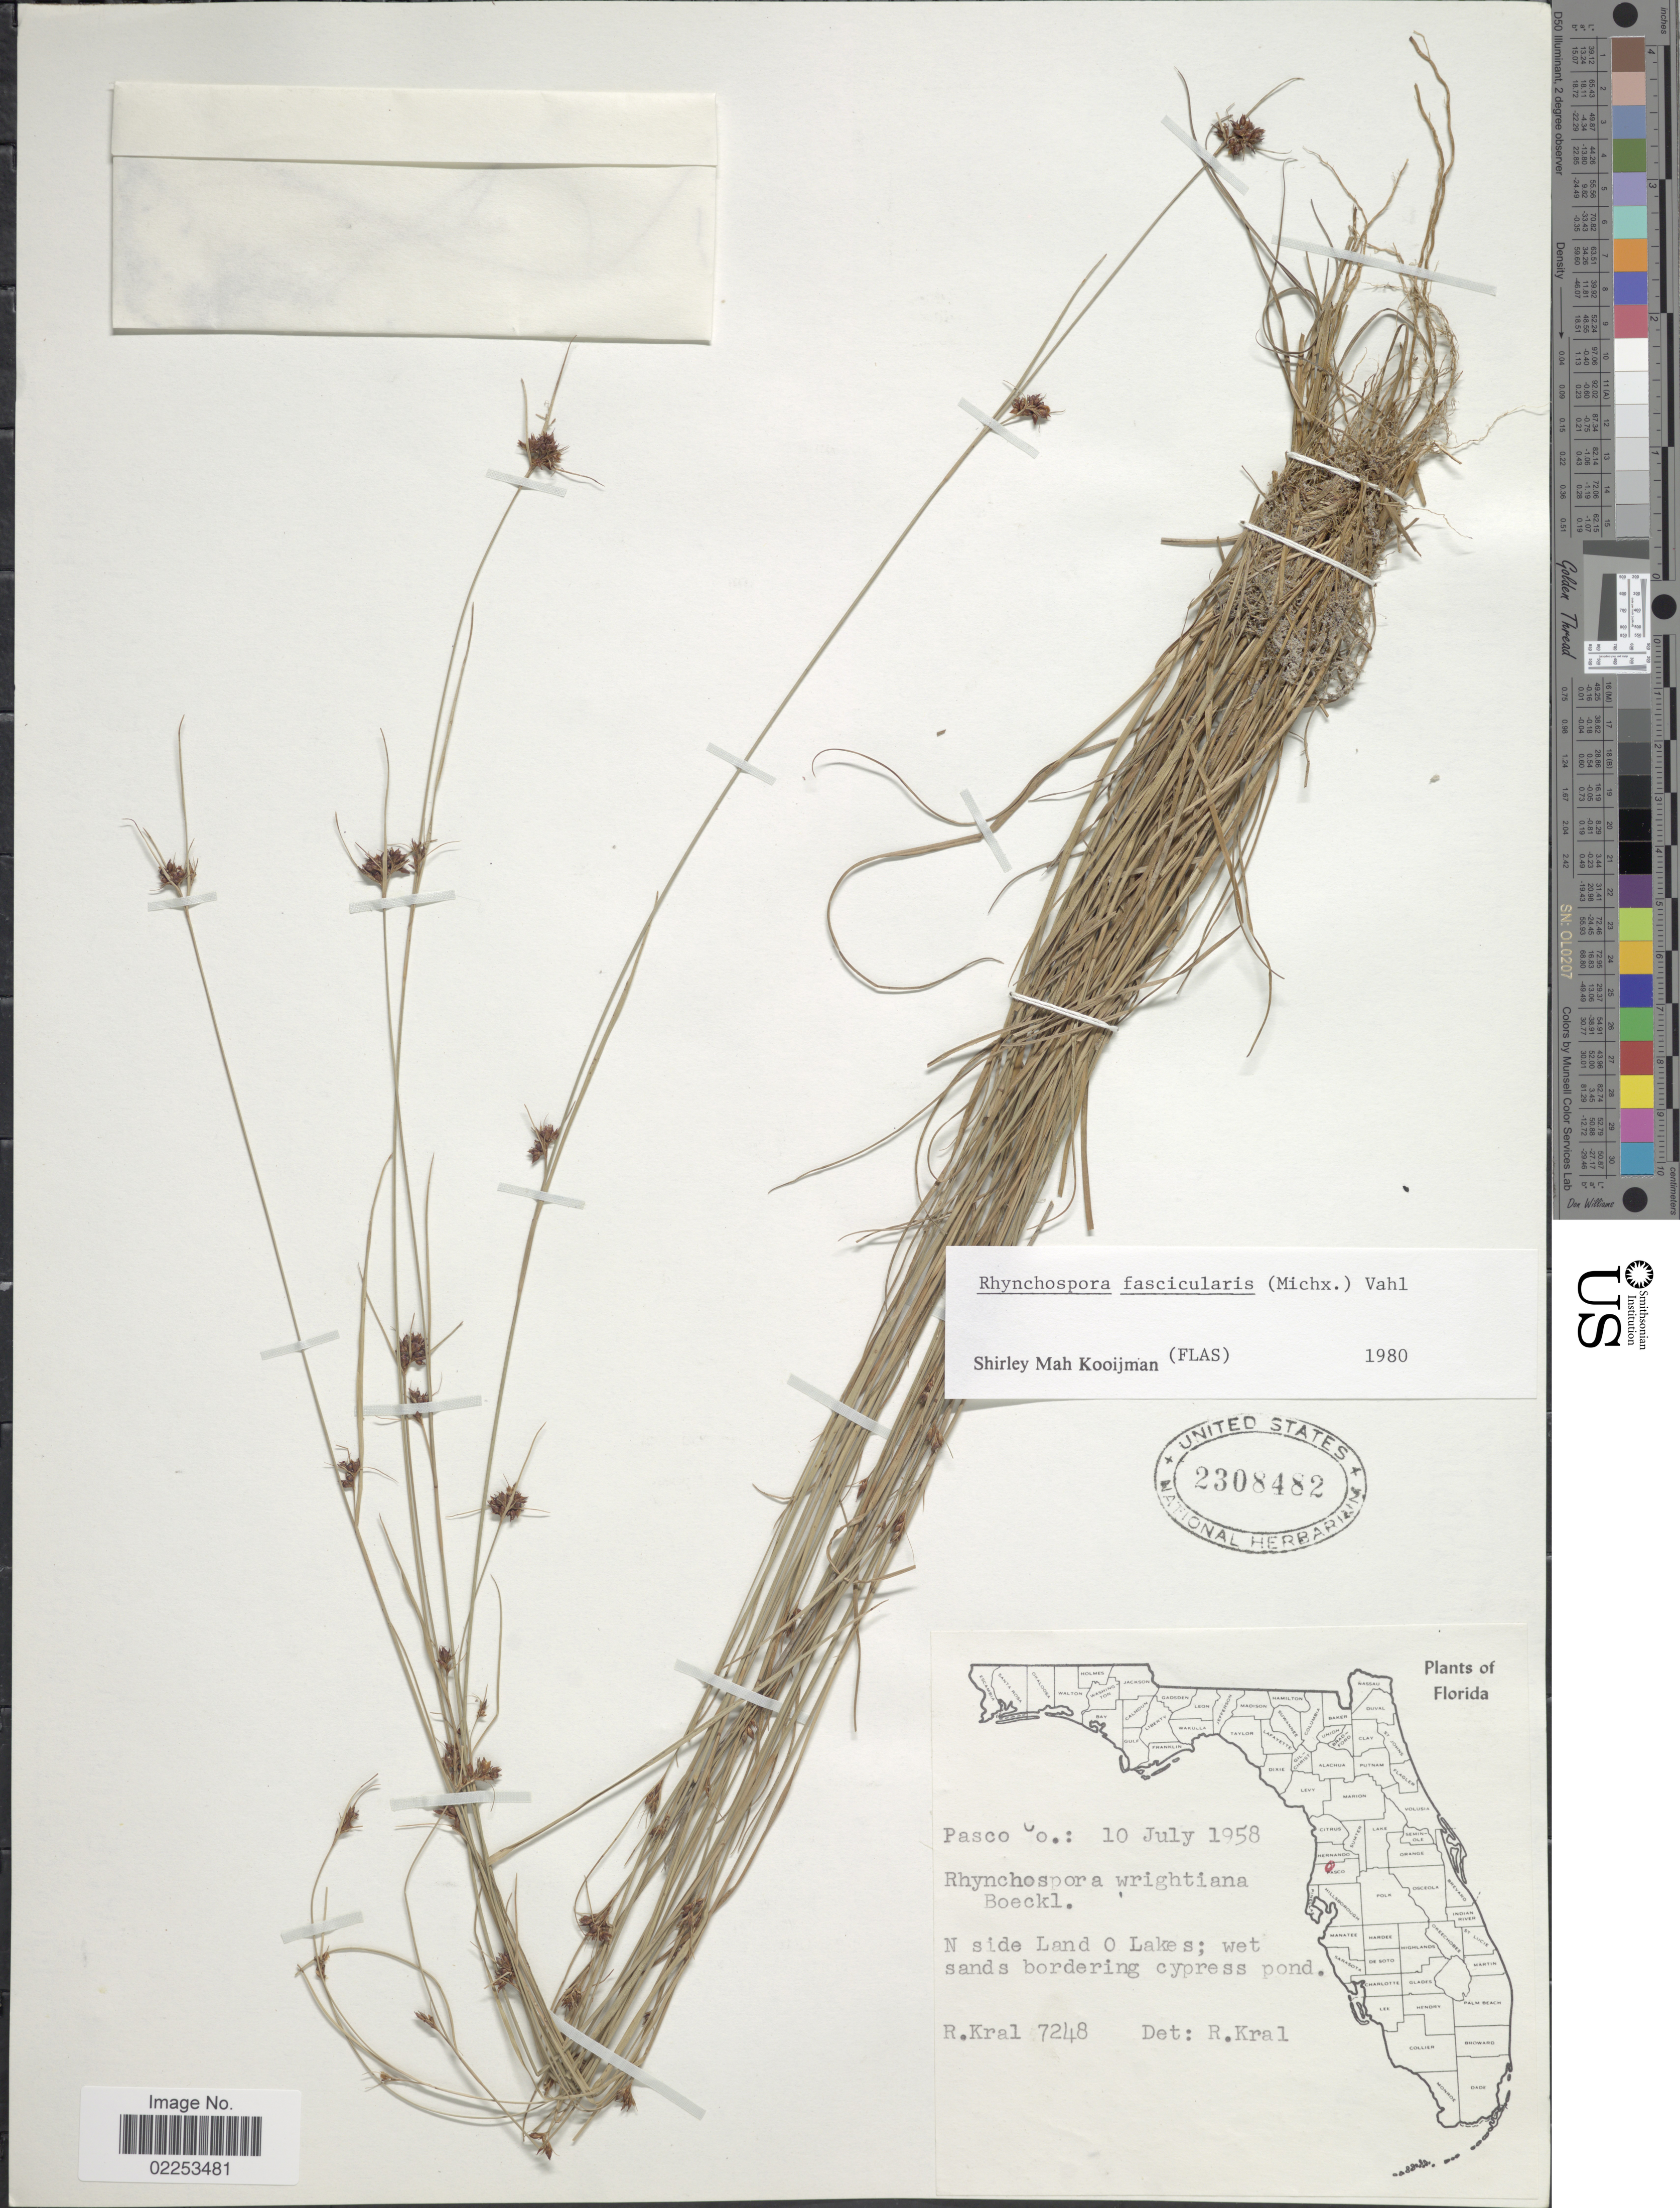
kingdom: Plantae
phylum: Tracheophyta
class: Liliopsida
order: Poales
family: Cyperaceae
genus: Rhynchospora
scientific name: Rhynchospora fascicularis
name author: (Michx.) Vahl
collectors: R. Kral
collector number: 7248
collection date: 1958-07-10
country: United States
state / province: Florida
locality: Pasco Co., N side Land O Lakes; wet sands bordering cypress pond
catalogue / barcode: US 2308482